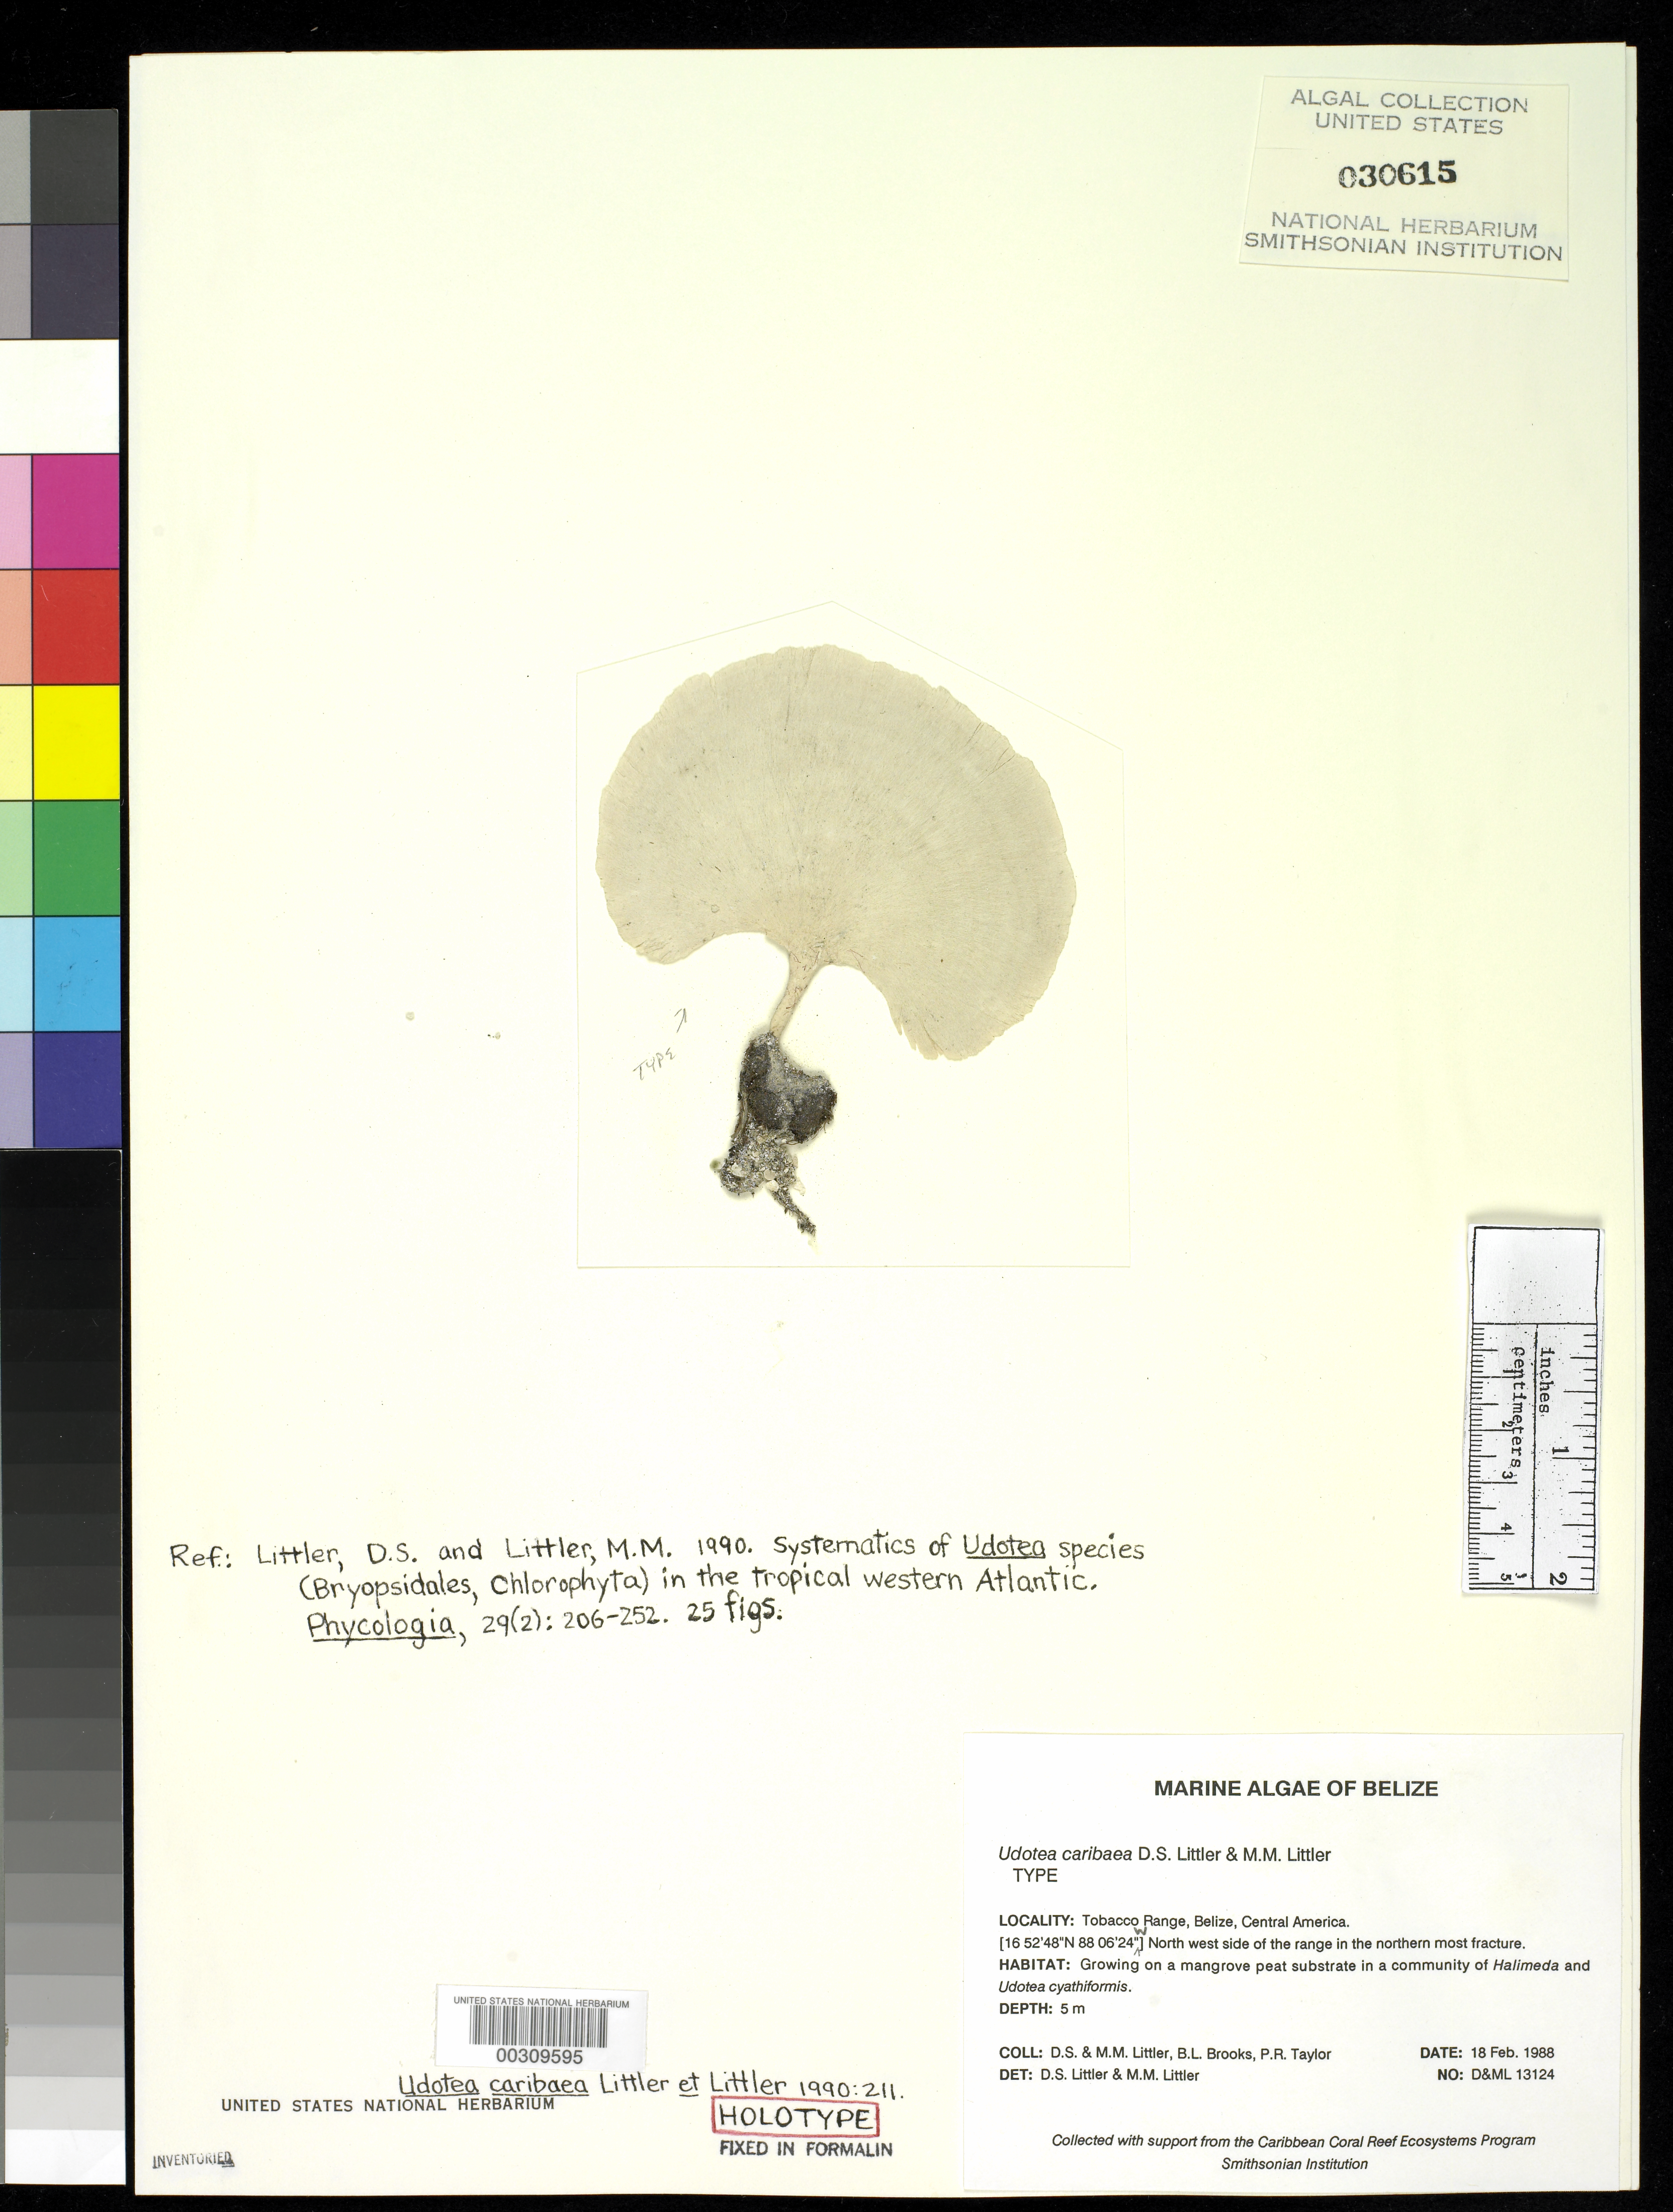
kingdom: Plantae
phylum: Chlorophyta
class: Ulvophyceae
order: Bryopsidales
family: Udoteaceae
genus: Udotea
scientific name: Udotea caribaea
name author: D.S. Littler & Littler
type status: Holotype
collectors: D. S. Littler, M. M. Littler, B. Brooks & P. R. Taylor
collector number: D&ML 13124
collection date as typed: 18 Feb 1988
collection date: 1988-02-18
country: Belize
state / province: Stann Creek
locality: Tobacco Range.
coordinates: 16 52.8' N, 88 06.4' W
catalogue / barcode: US 30615